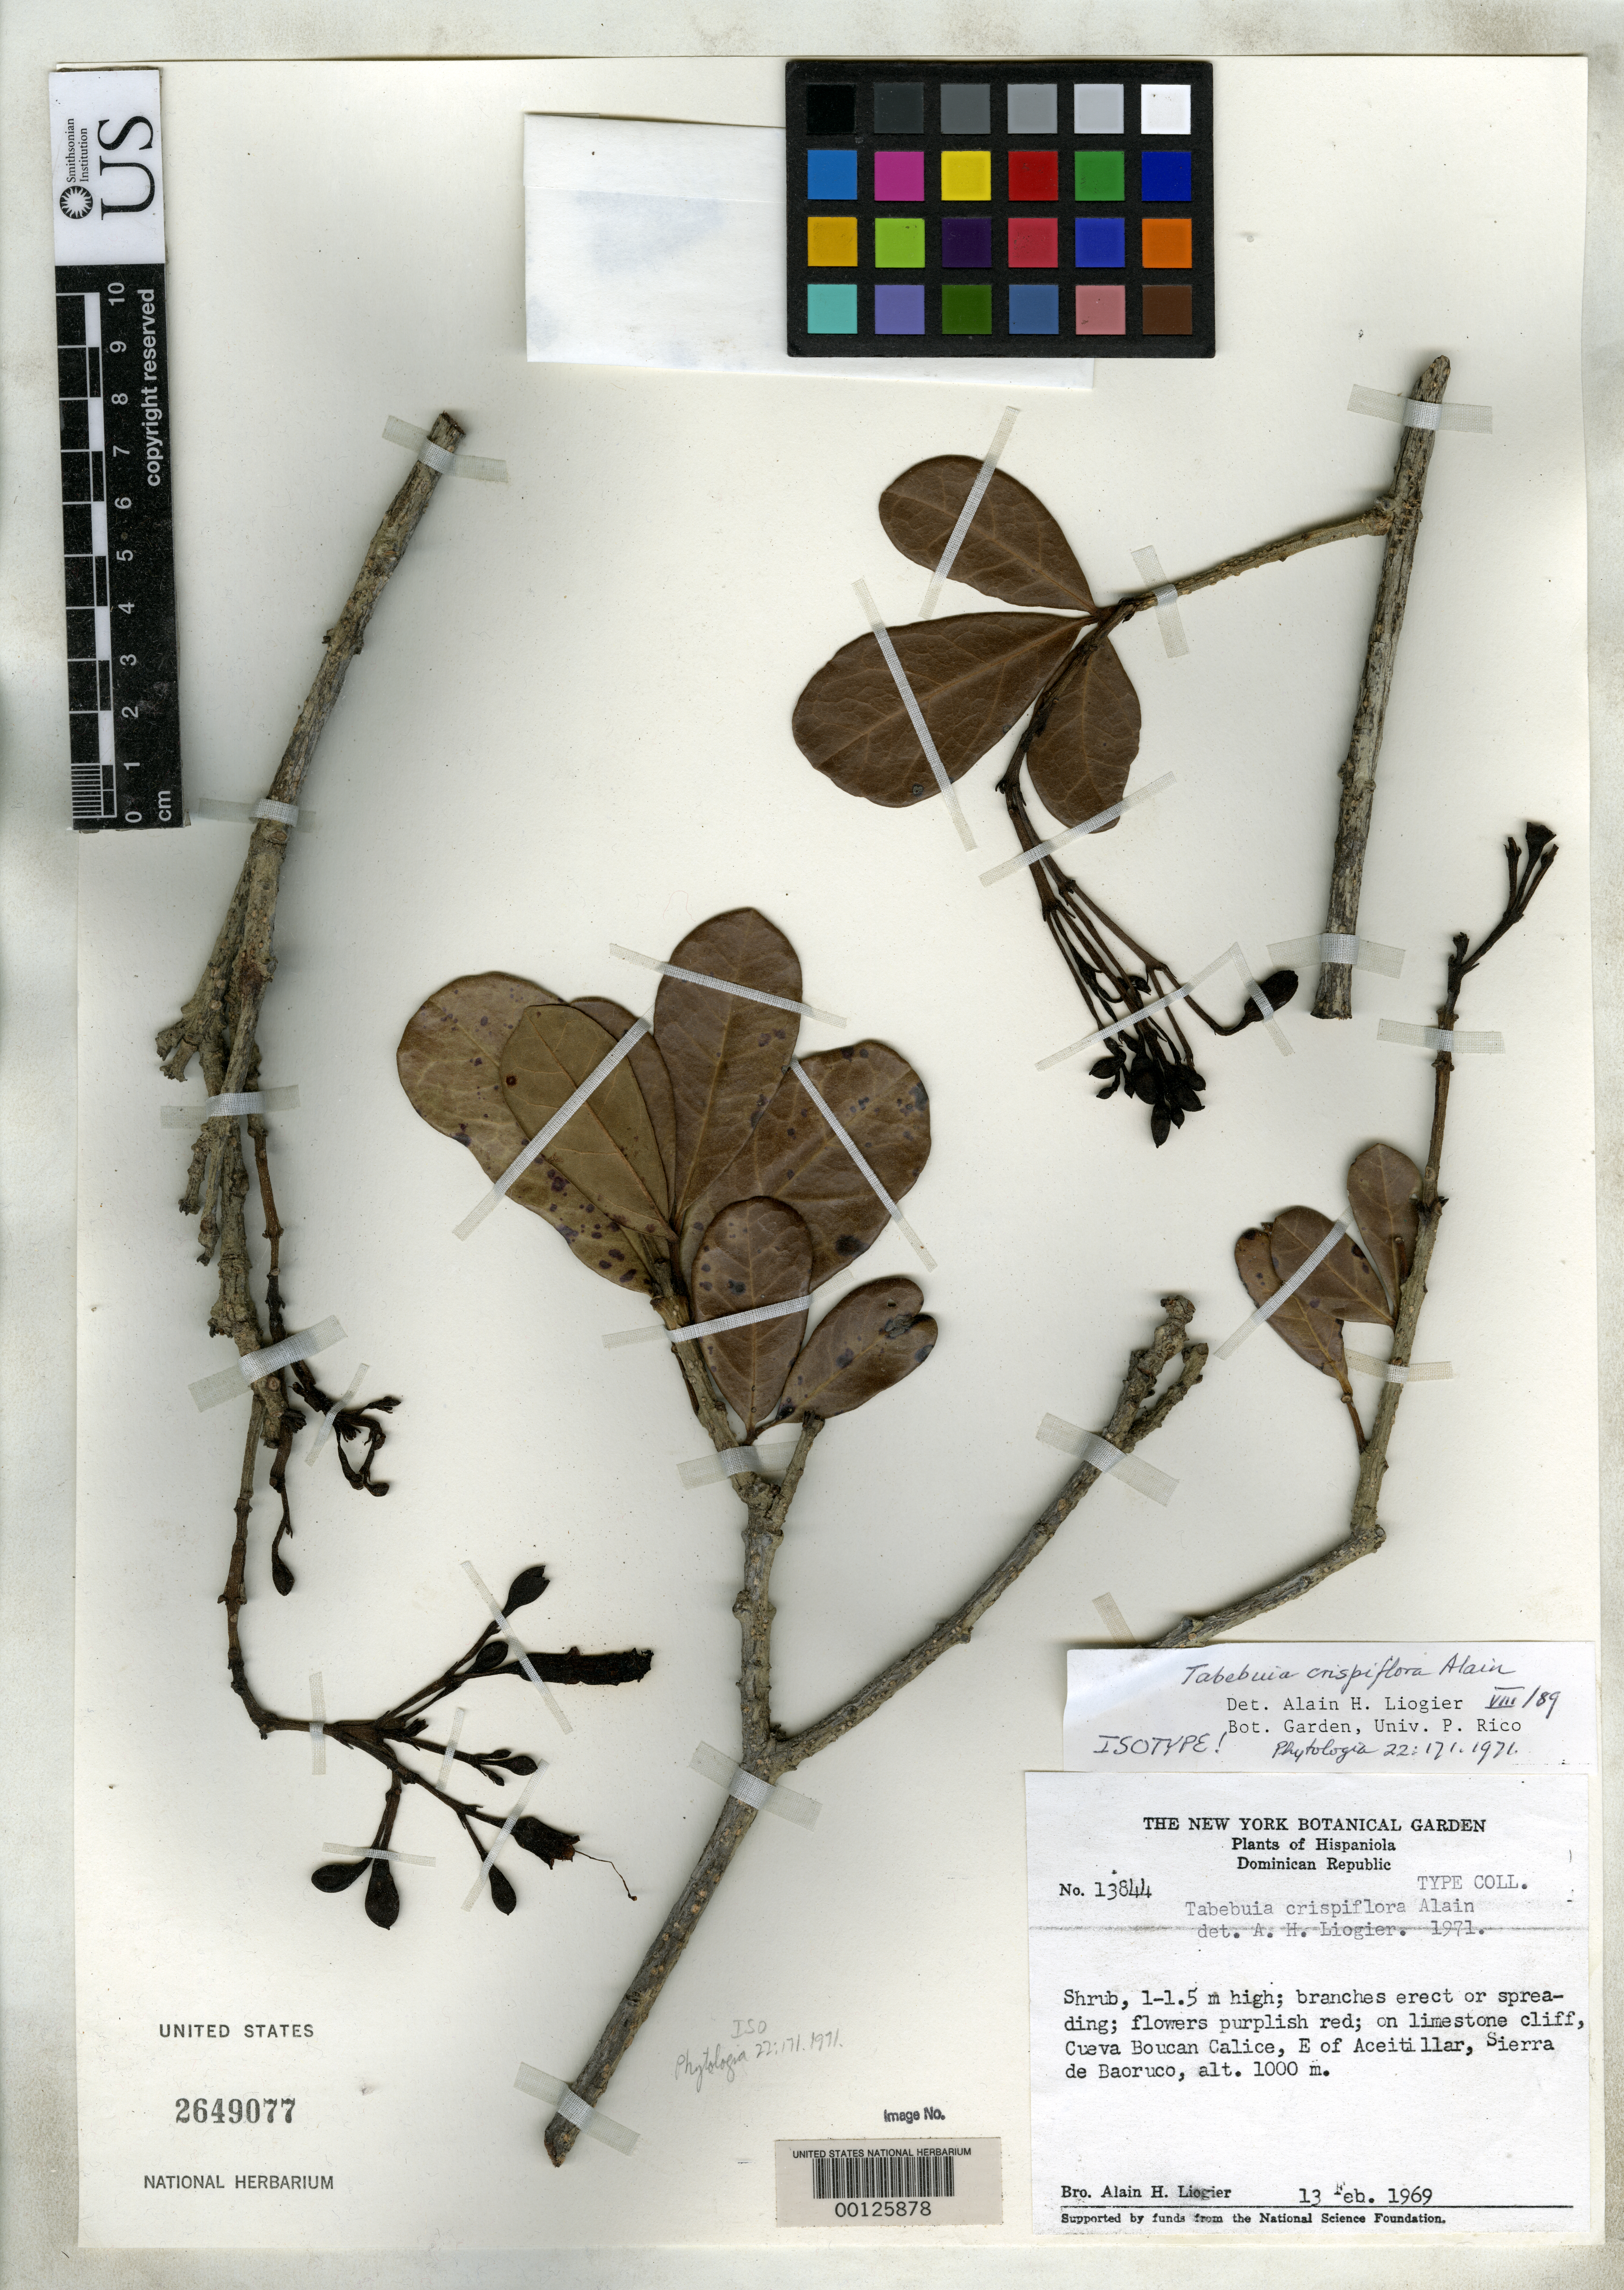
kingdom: Plantae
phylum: Tracheophyta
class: Magnoliopsida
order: Lamiales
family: Bignoniaceae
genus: Tabebuia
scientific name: Tabebuia crispiflora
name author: Alain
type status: Isotype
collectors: A. H. Liogier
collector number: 13844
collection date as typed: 13 Feb 1969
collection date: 1969-02-13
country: Dominican Republic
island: Hispaniola Island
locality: Sierra de Baoruco, E of Aceitillar, Cueva Boucan Calice.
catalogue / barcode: US 2649077